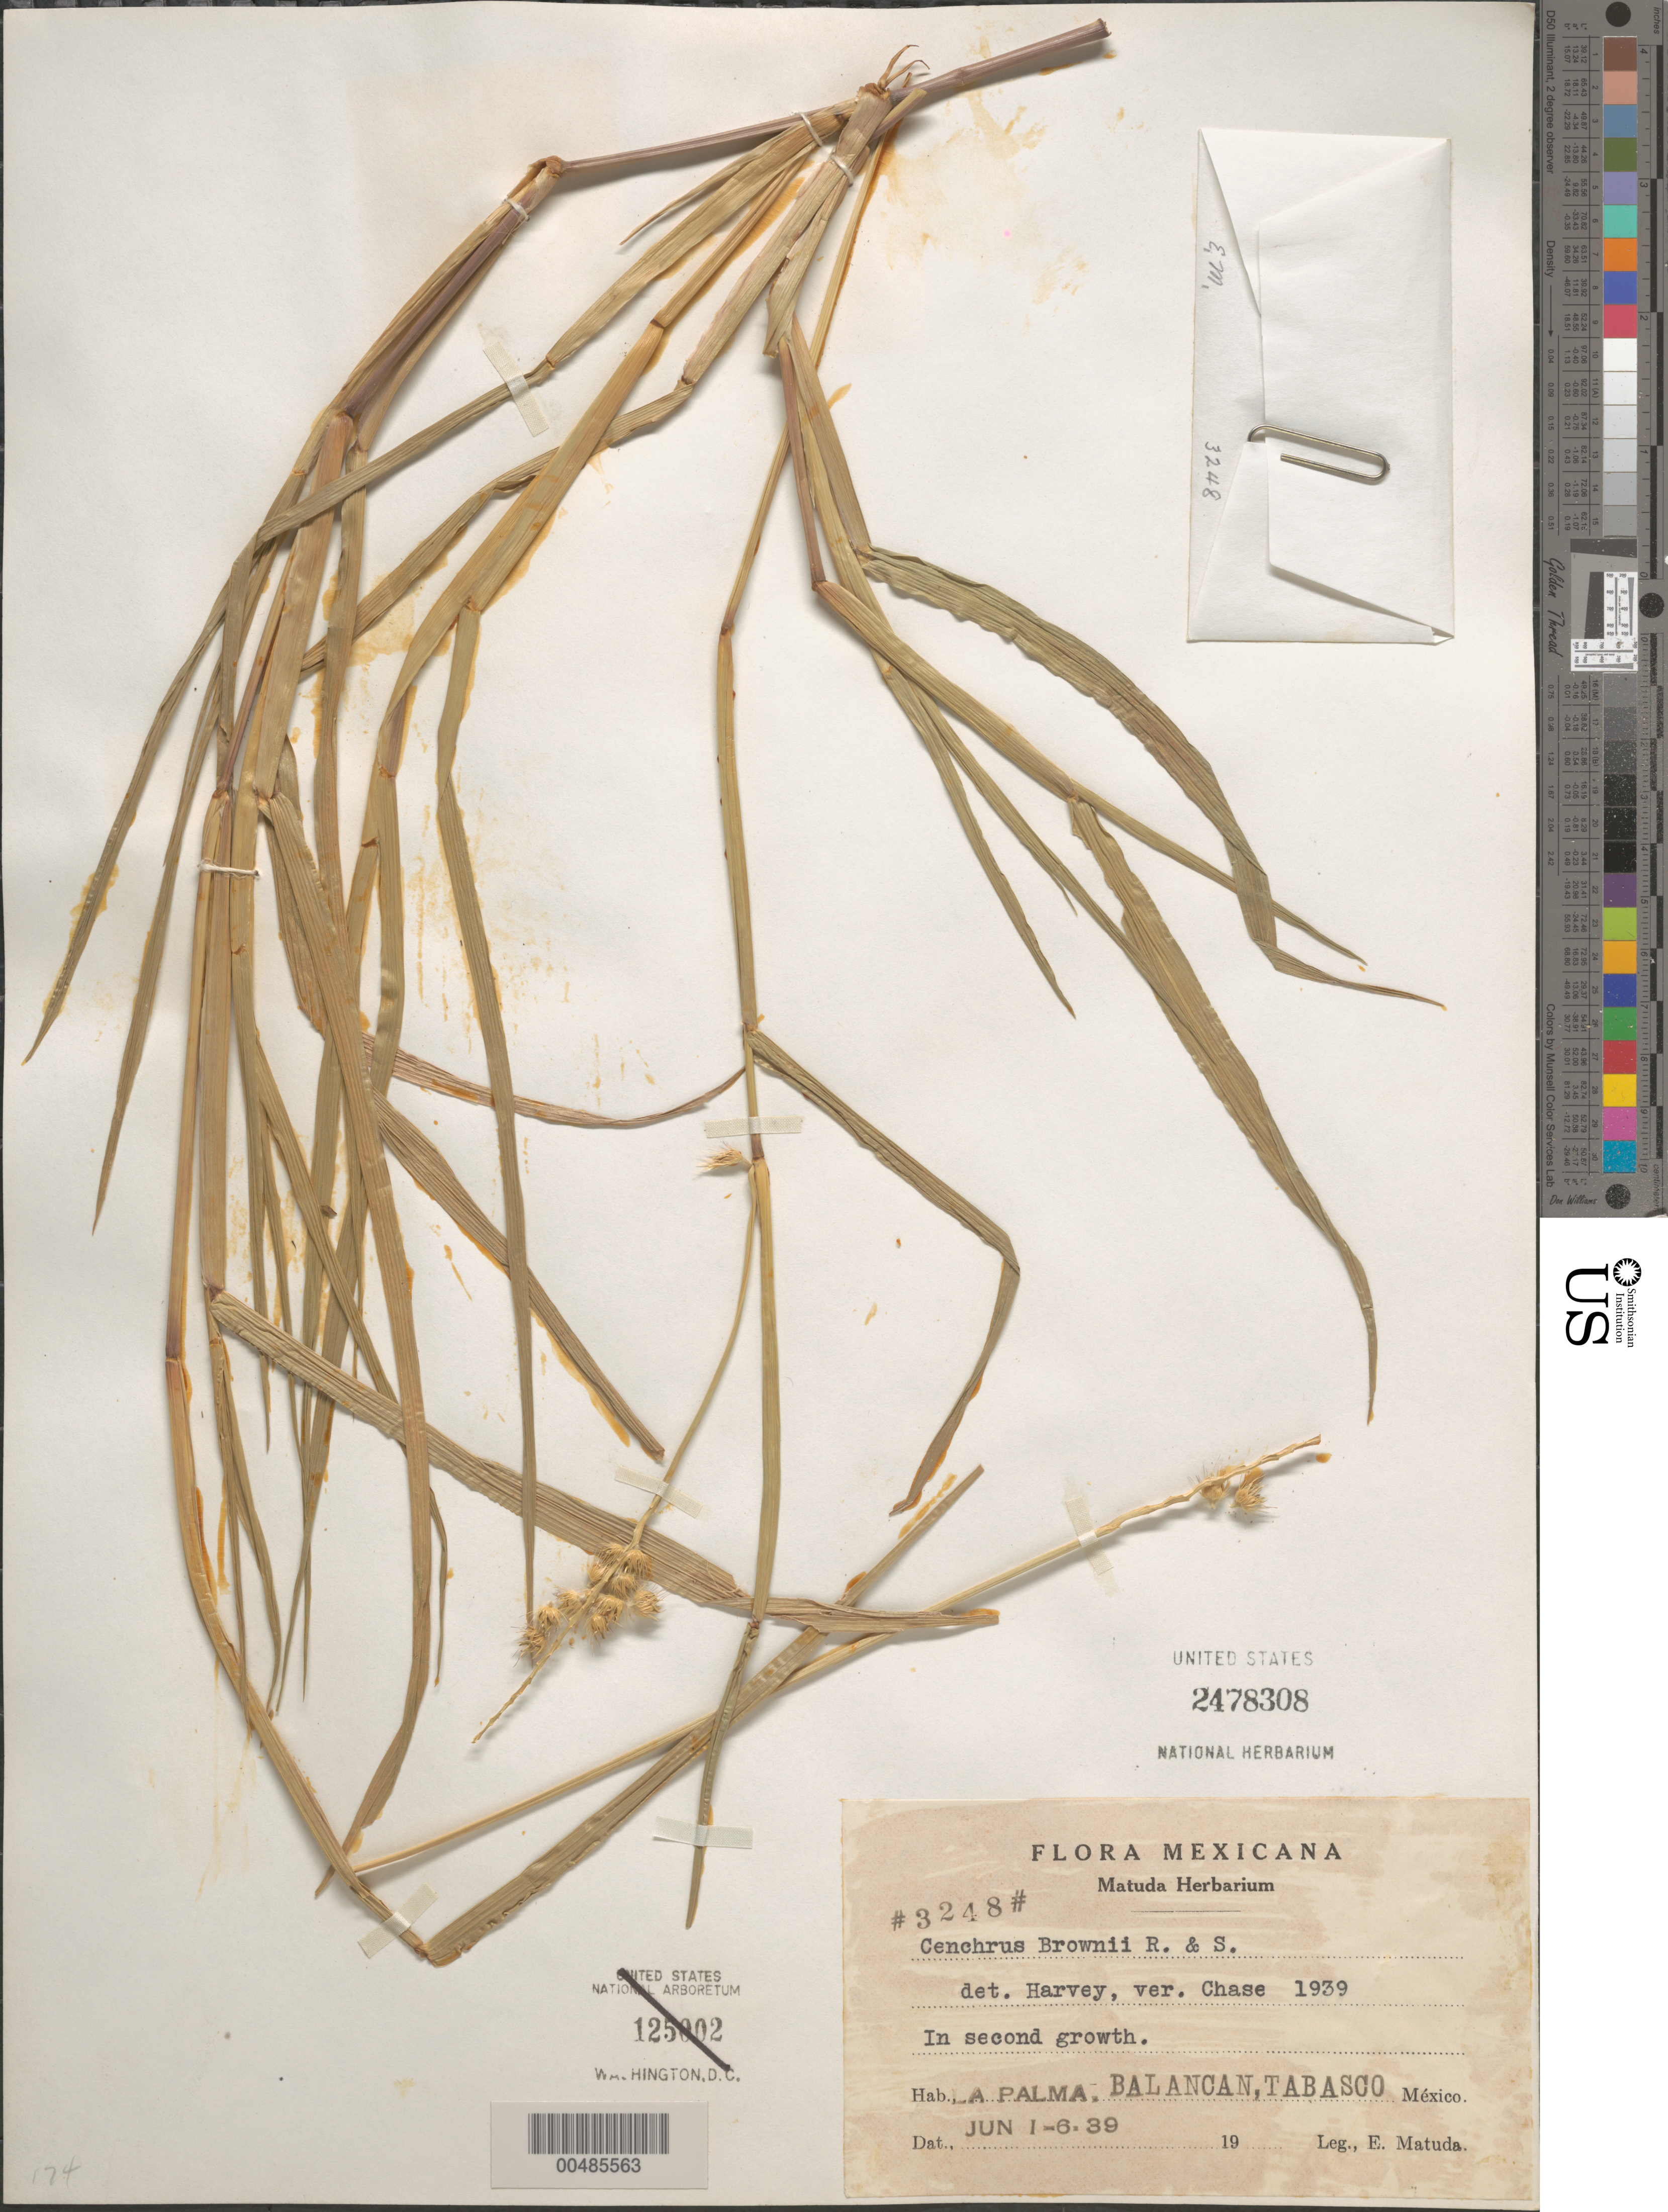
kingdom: Plantae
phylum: Tracheophyta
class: Liliopsida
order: Poales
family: Poaceae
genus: Cenchrus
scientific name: Cenchrus brownii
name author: Roem. & Schult.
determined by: Harvey, L. H.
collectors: E. Matuda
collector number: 3248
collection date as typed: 1 Jun 1939 to 6 Jun 1939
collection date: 1939-06-01/1939-06-06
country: Mexico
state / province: Tabasco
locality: La Palma, Balancan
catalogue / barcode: US 2478308